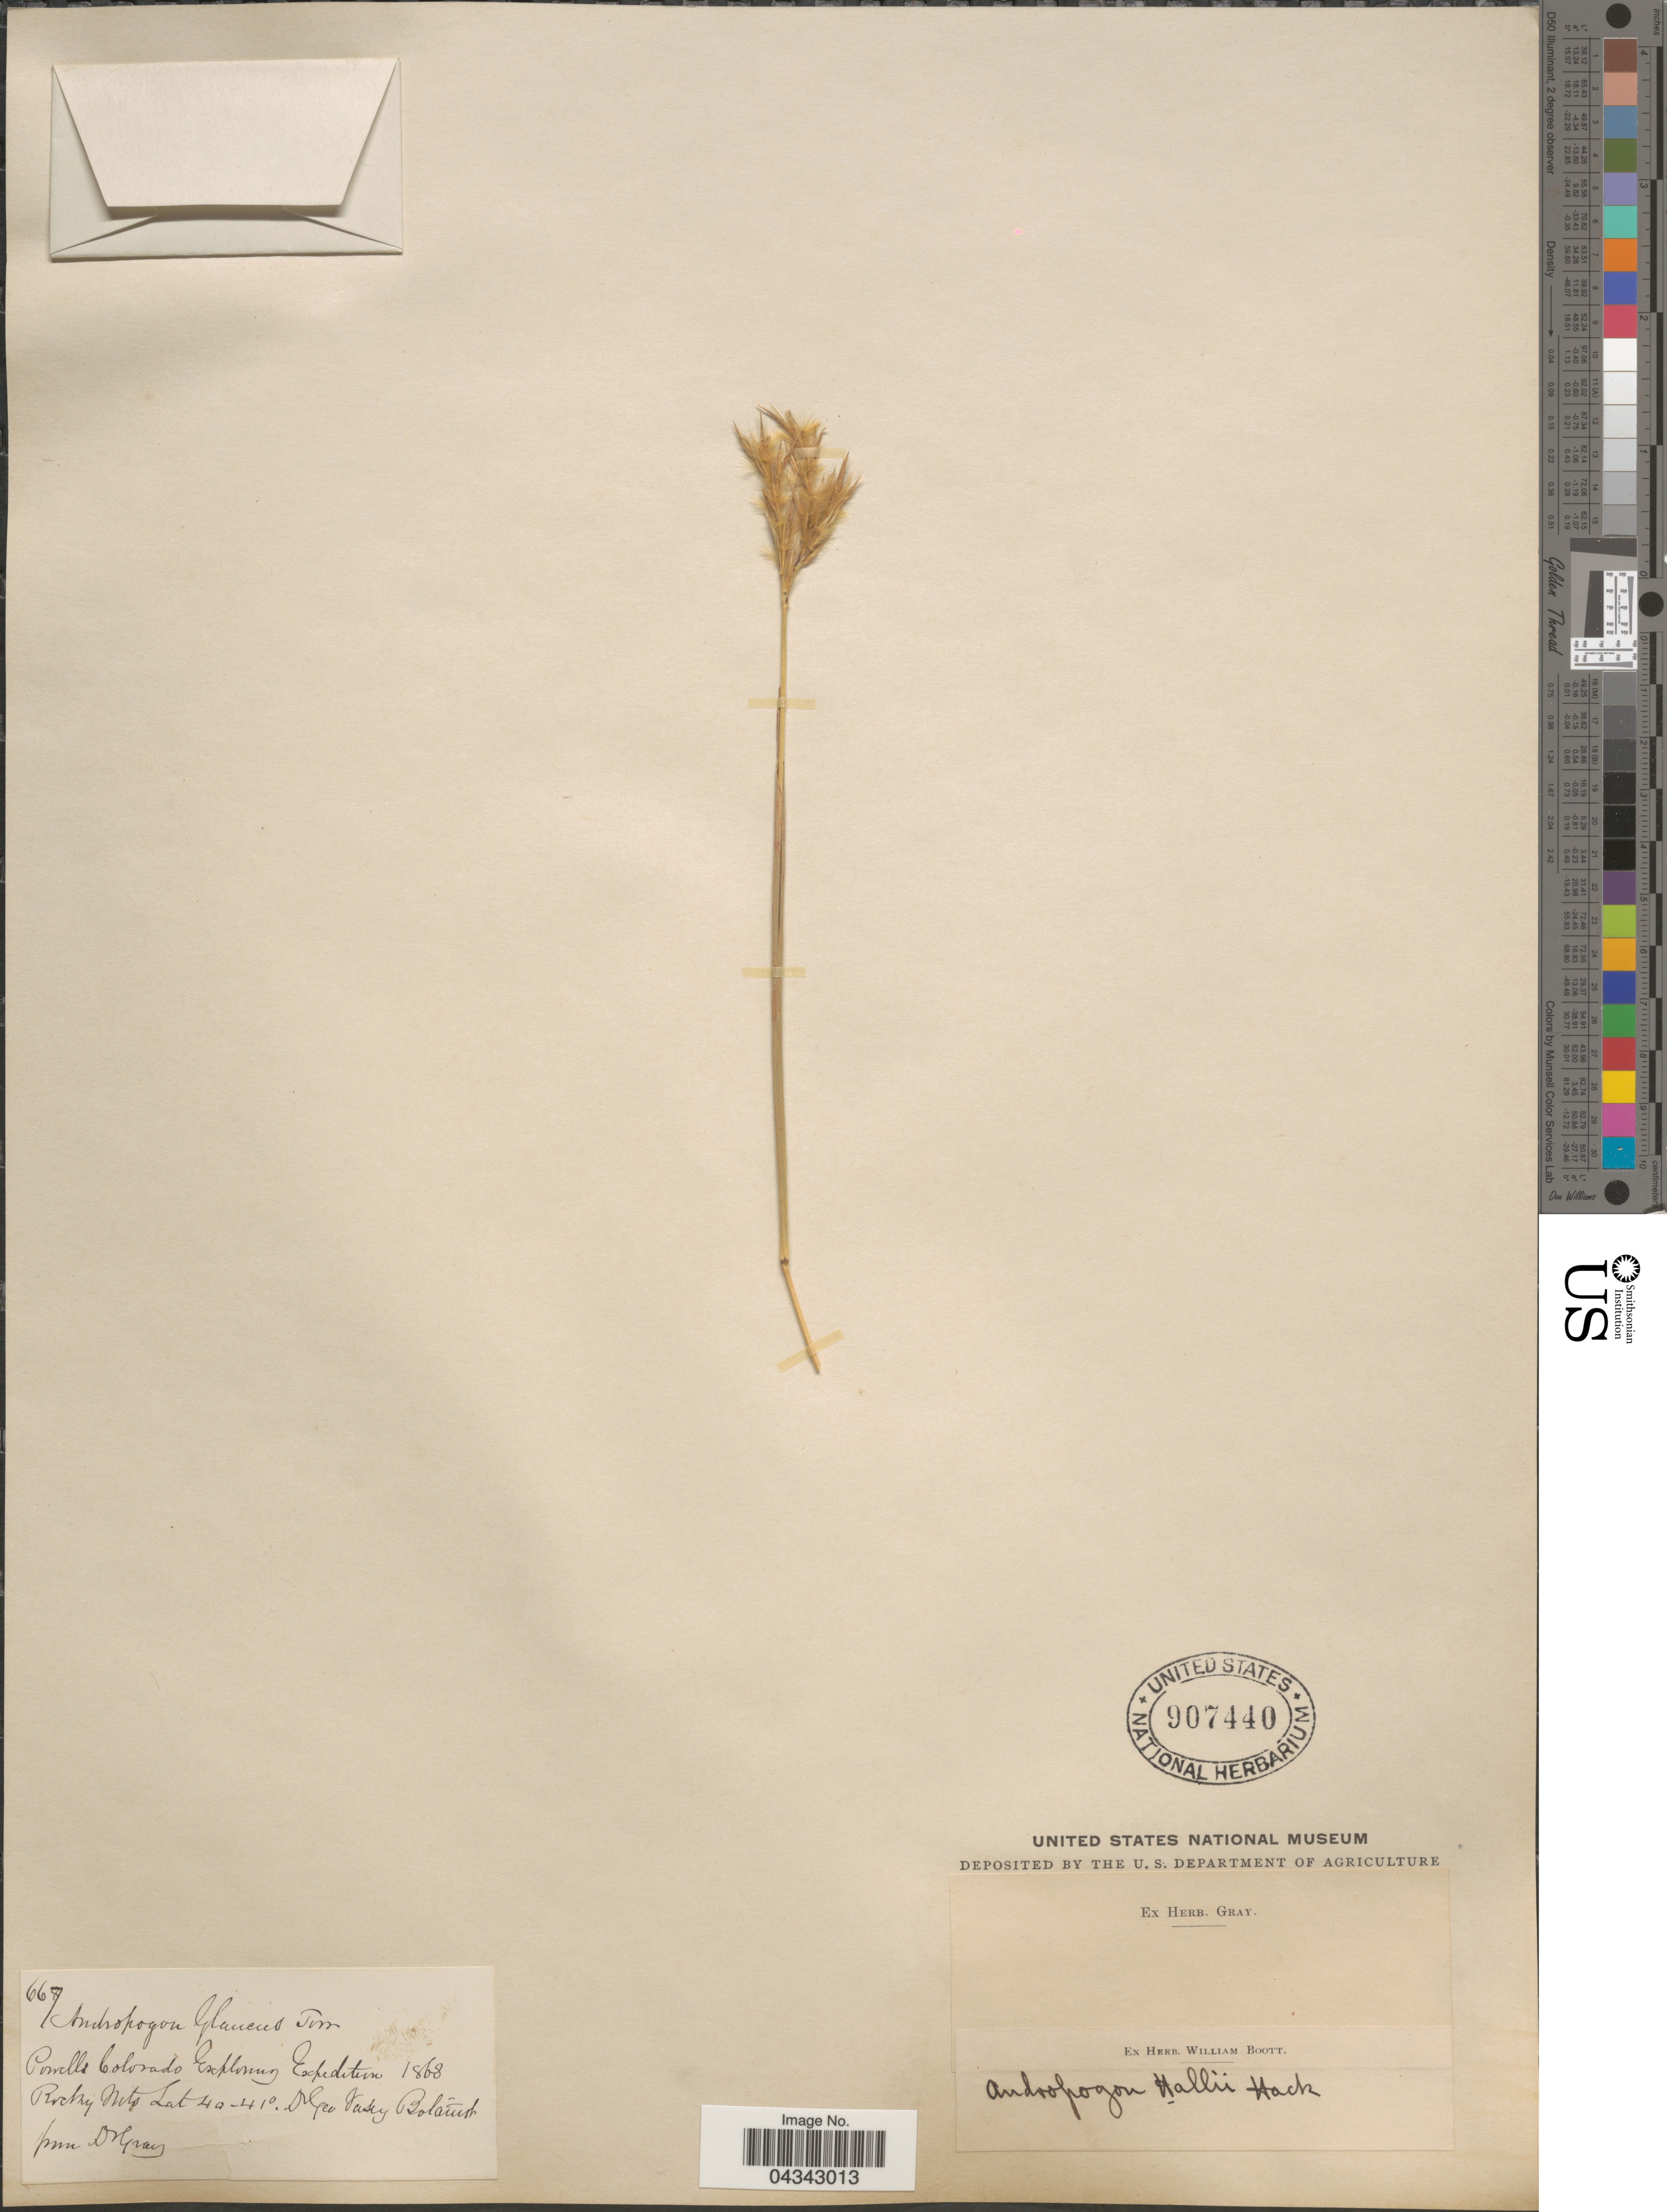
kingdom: Plantae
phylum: Tracheophyta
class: Liliopsida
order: Poales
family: Poaceae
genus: Andropogon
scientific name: Andropogon gerardii subsp. hallii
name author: (Hack.) Wipff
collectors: G. R. Vasey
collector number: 667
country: United States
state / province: Colorado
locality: Powells Colorado Exploring Expedition 1868. Rocky Mts.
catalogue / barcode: US 907440